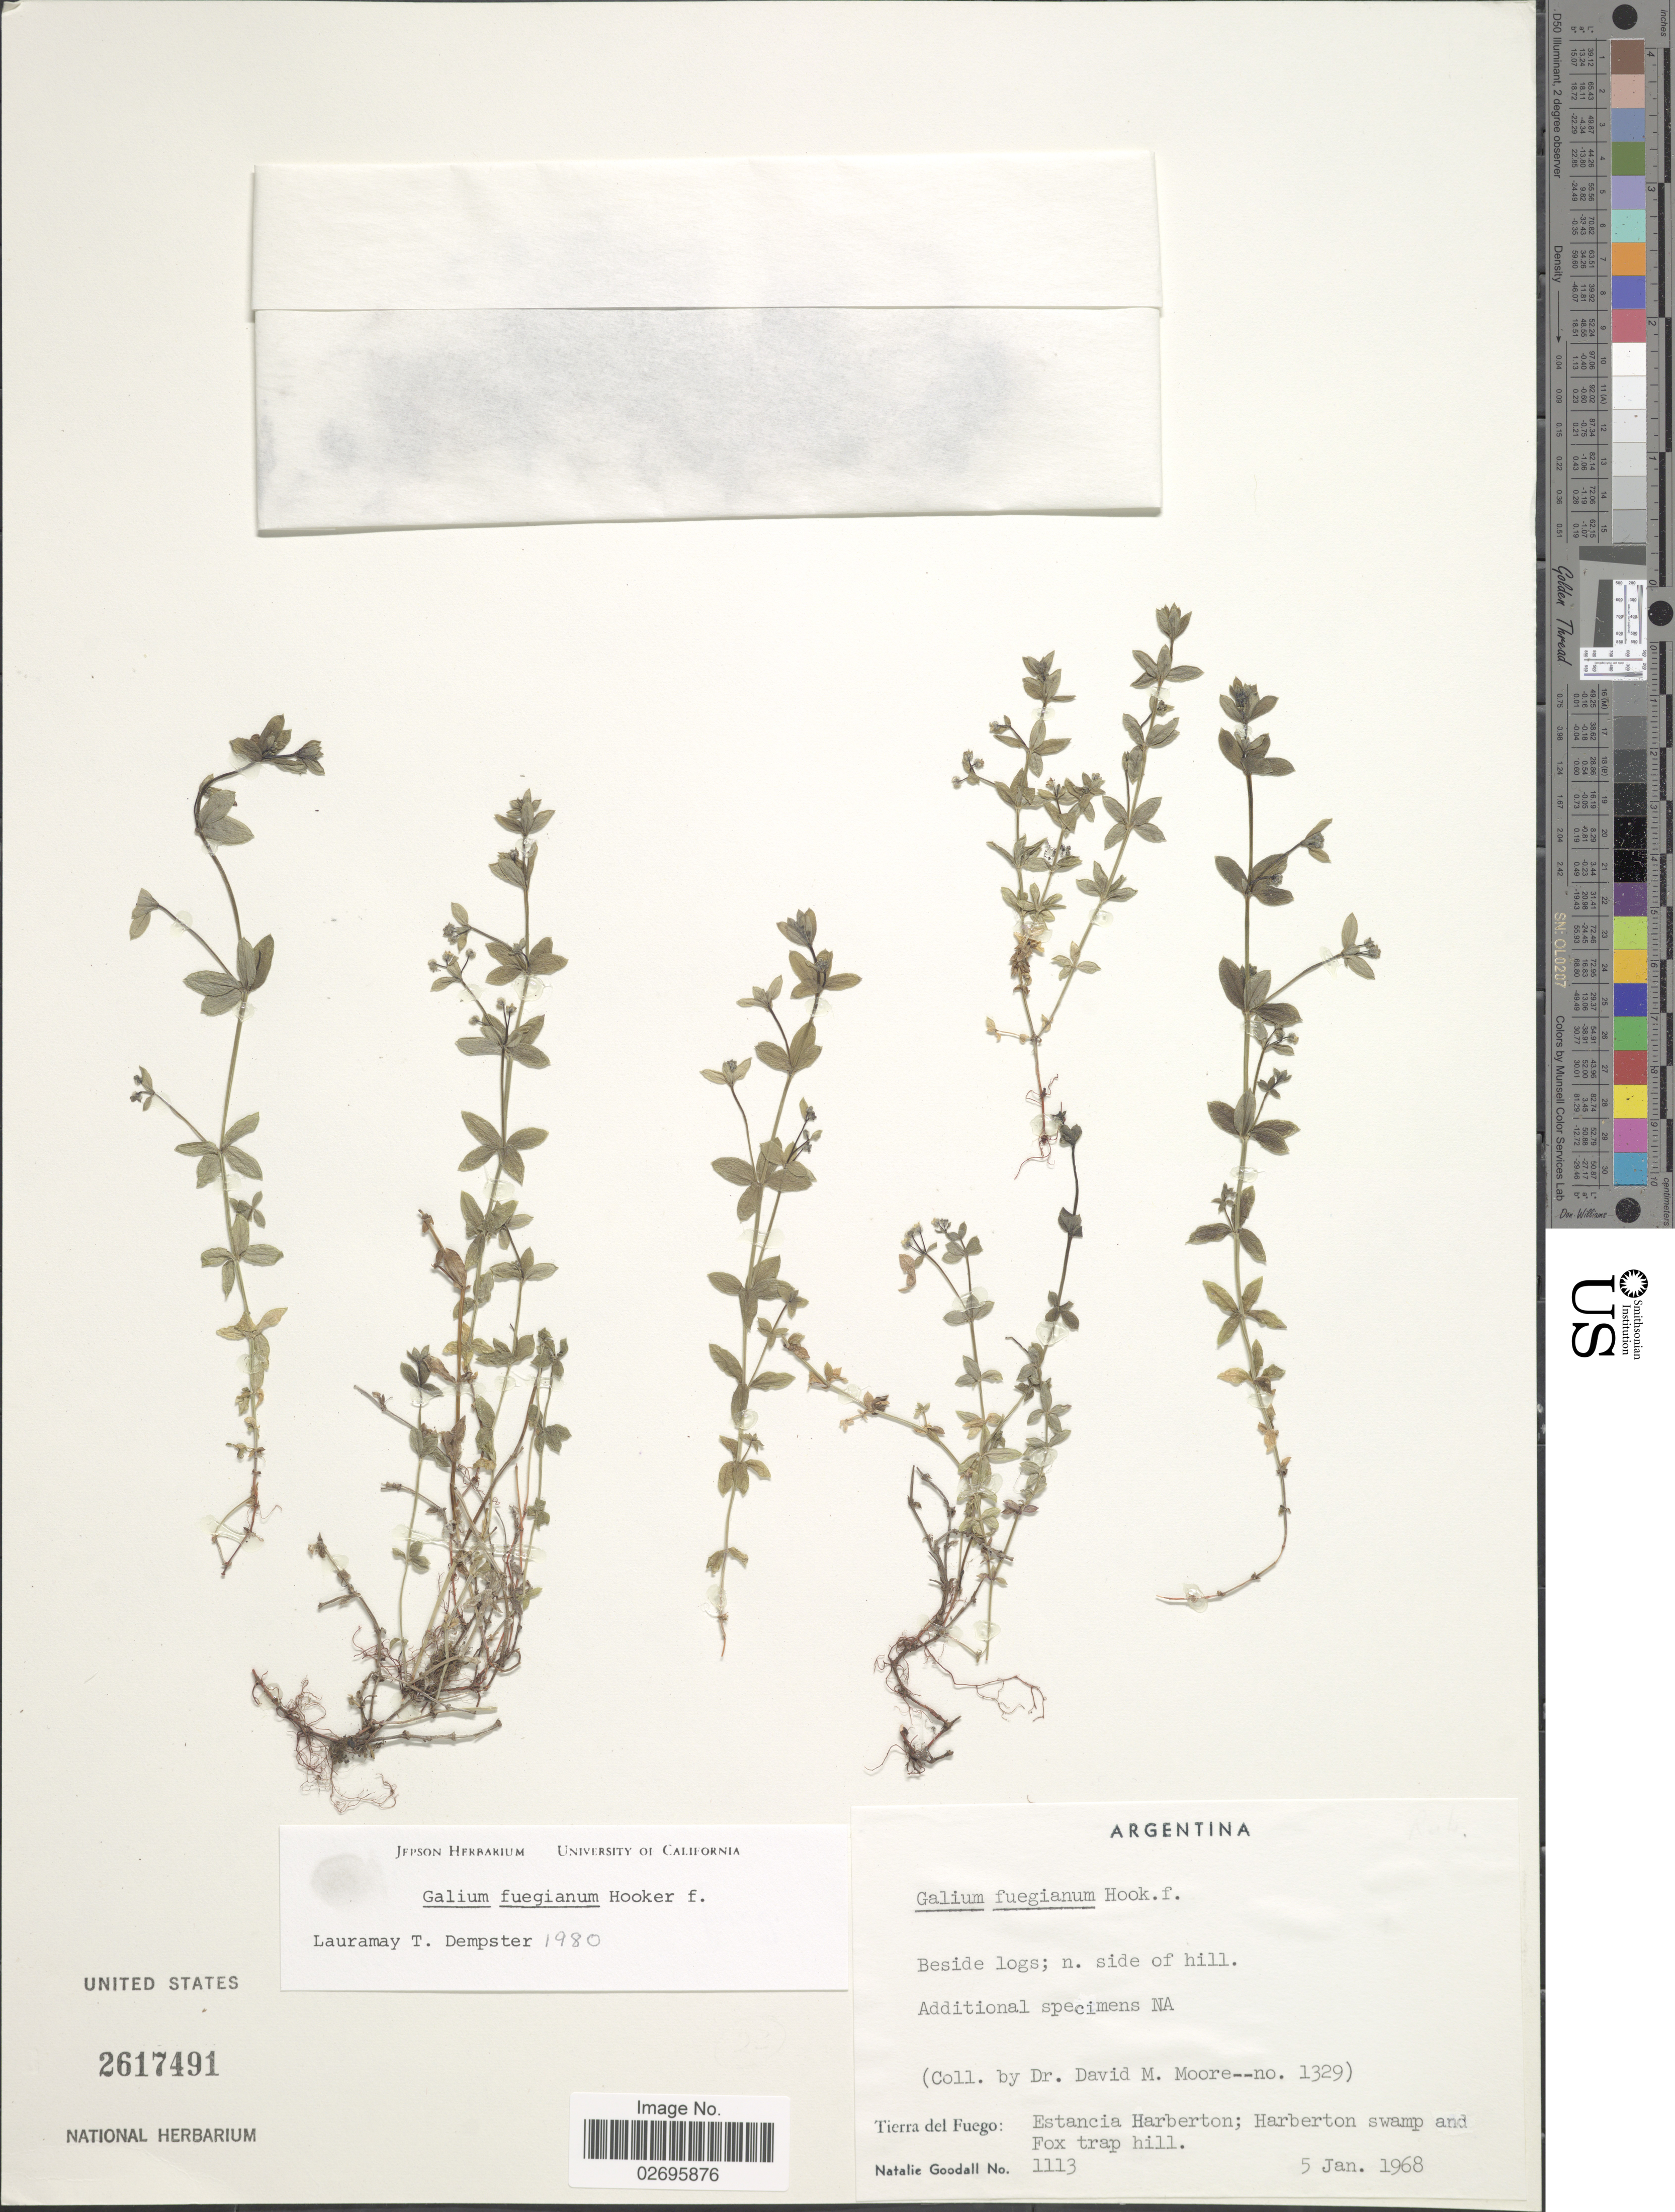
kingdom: Plantae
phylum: Tracheophyta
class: Magnoliopsida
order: Gentianales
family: Rubiaceae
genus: Galium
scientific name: Galium fuegianum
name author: Hook. f.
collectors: N. Goodall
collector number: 1113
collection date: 1968-01-05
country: Argentina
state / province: Tierra del Fuego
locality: Beside logs; n side of hill, Estancia Harberton; Harberton swamp and Fox trap hill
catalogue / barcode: US 2617491